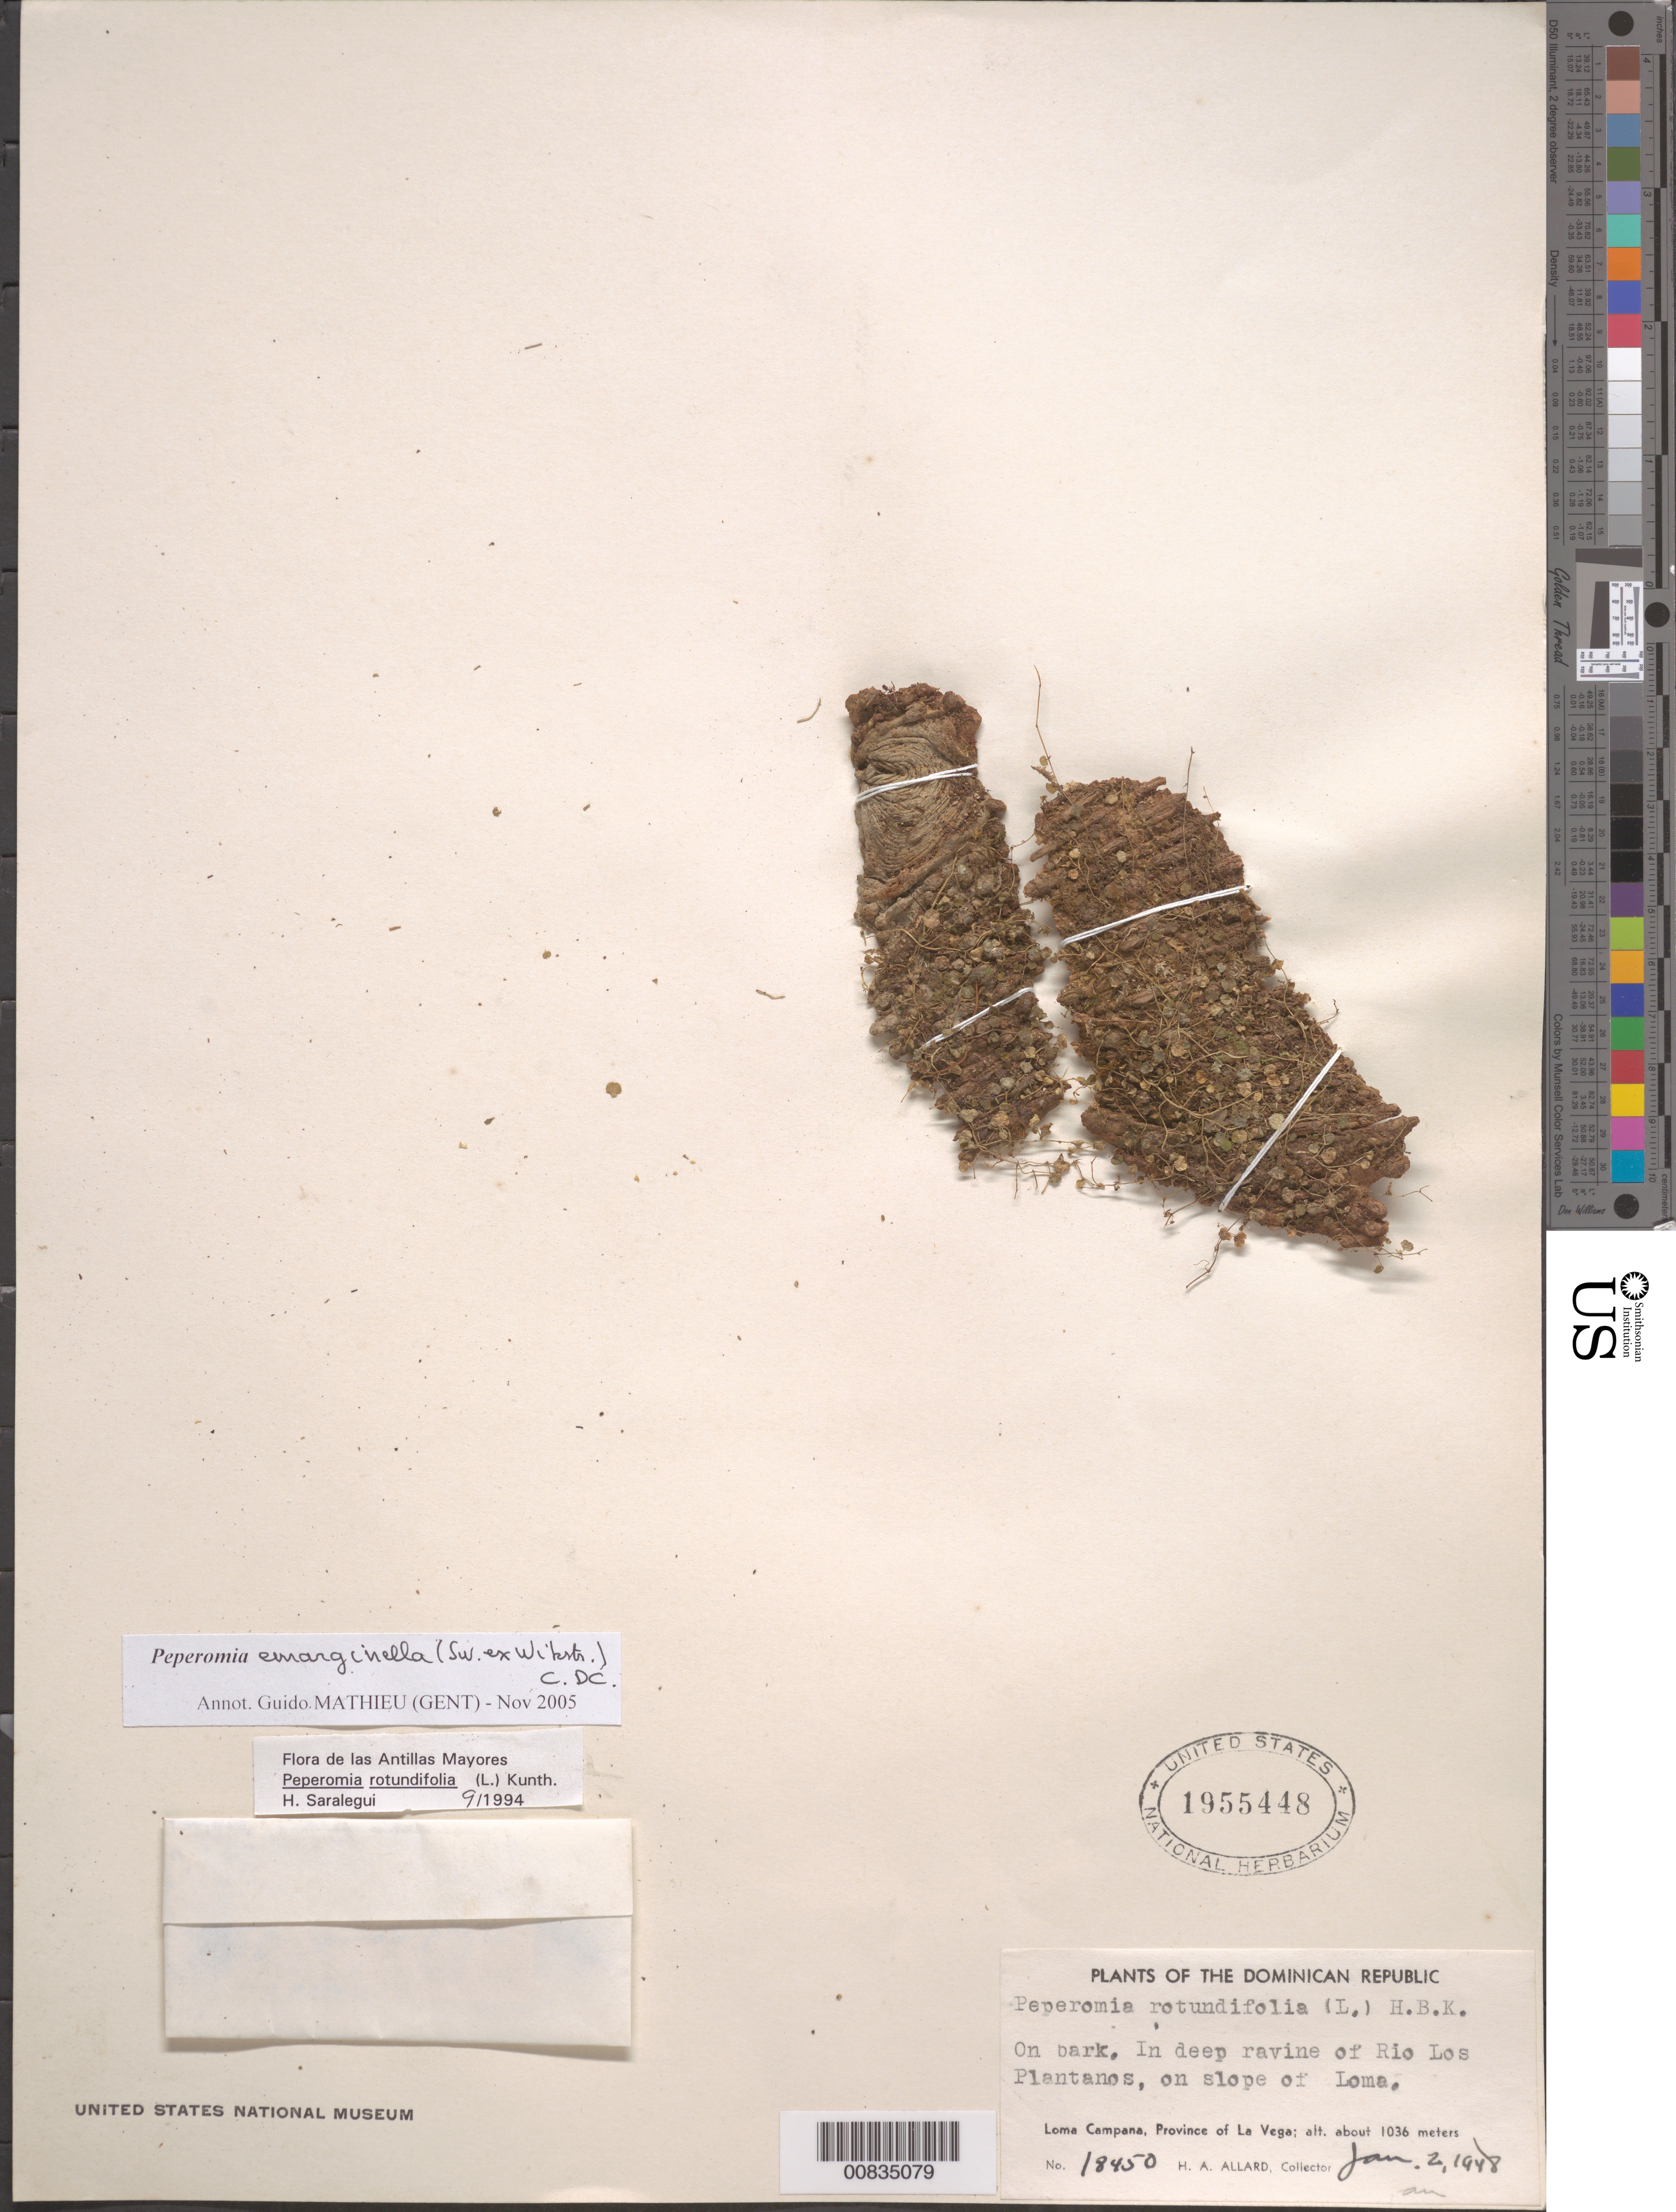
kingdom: Plantae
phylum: Tracheophyta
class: Magnoliopsida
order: Piperales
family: Piperaceae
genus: Peperomia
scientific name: Peperomia rotundifolia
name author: (L.) Kunth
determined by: Saralegui Boza, H., (HAJB), Jardin Botanico Nacional (Habana)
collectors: H. A. Allard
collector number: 18450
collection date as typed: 02 Jan 1948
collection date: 1948-01-02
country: Dominican Republic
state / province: La Vega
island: Hispaniola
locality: Loma Campana. On slope of Loma in deep ravine of Río Los Platanos.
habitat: On bark, in deep ravine of Rio Los Platanos.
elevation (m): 1036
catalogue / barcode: US 1955448